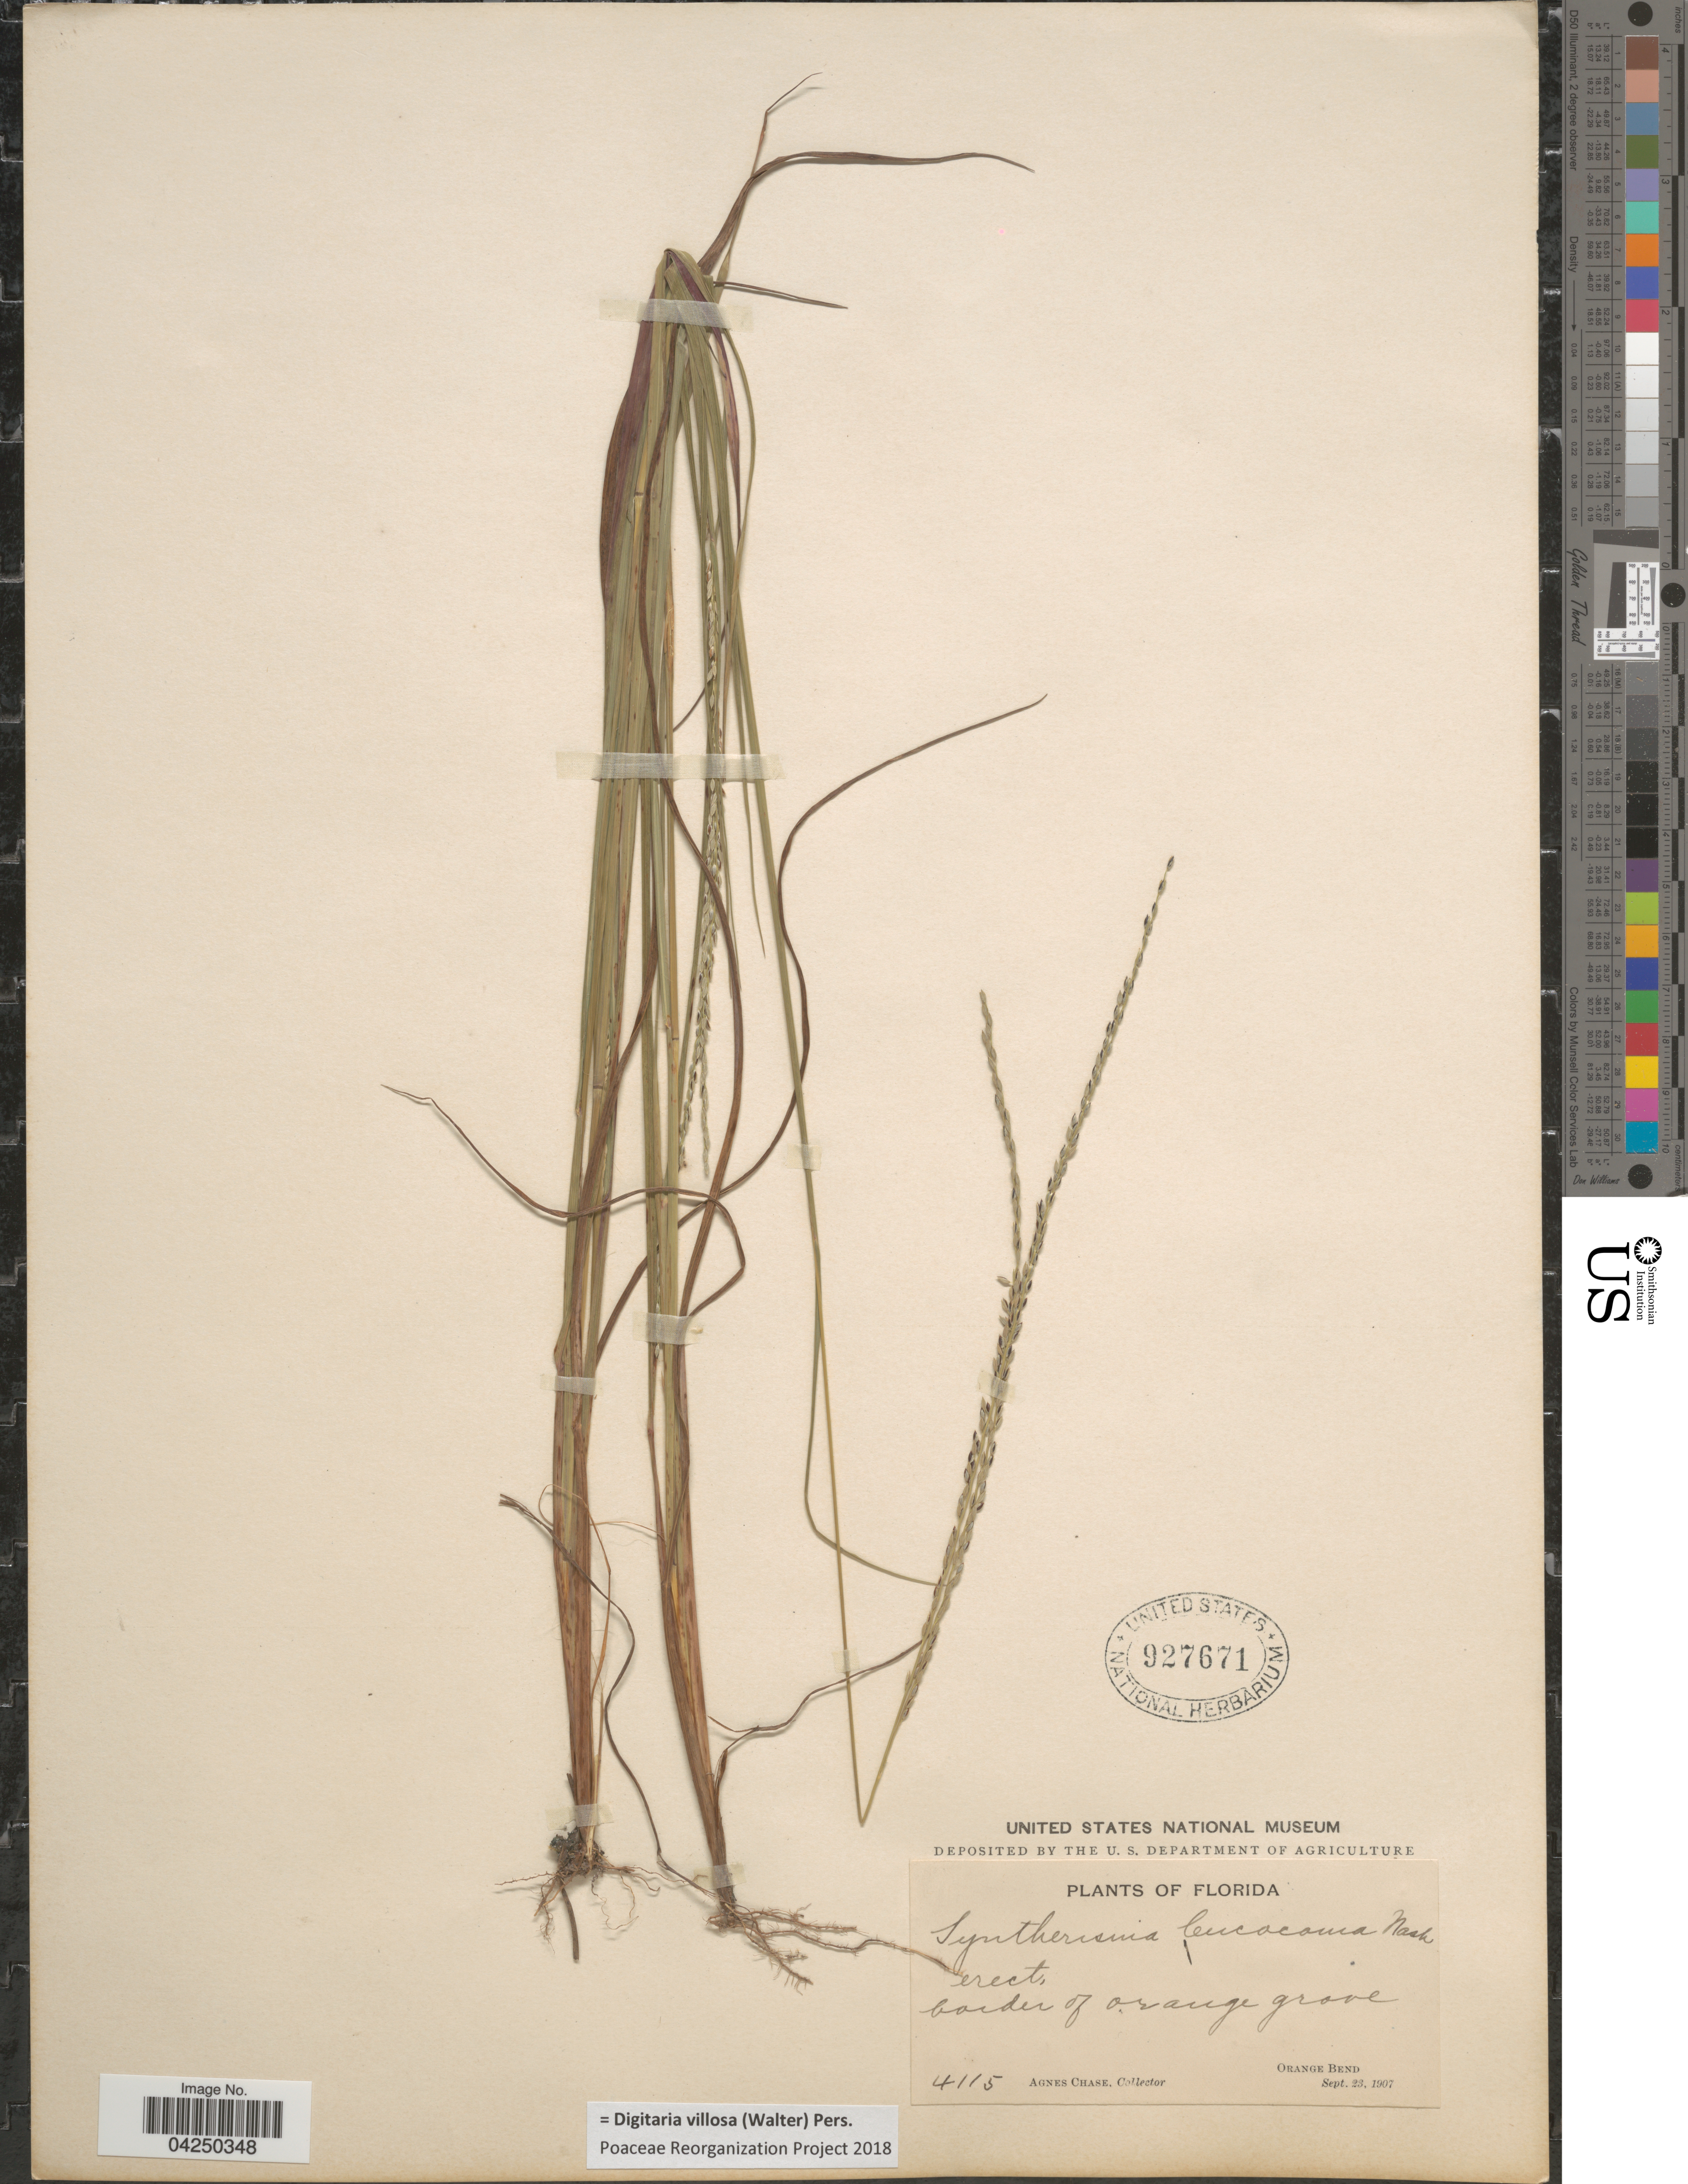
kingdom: Plantae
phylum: Tracheophyta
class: Liliopsida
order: Poales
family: Poaceae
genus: Digitaria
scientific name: Digitaria villosa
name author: (Walter) Pers.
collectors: A. Chase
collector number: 4115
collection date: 1907-09-23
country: United States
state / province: Florida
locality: Border of orange grove. Orange Bend.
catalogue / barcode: US 927671